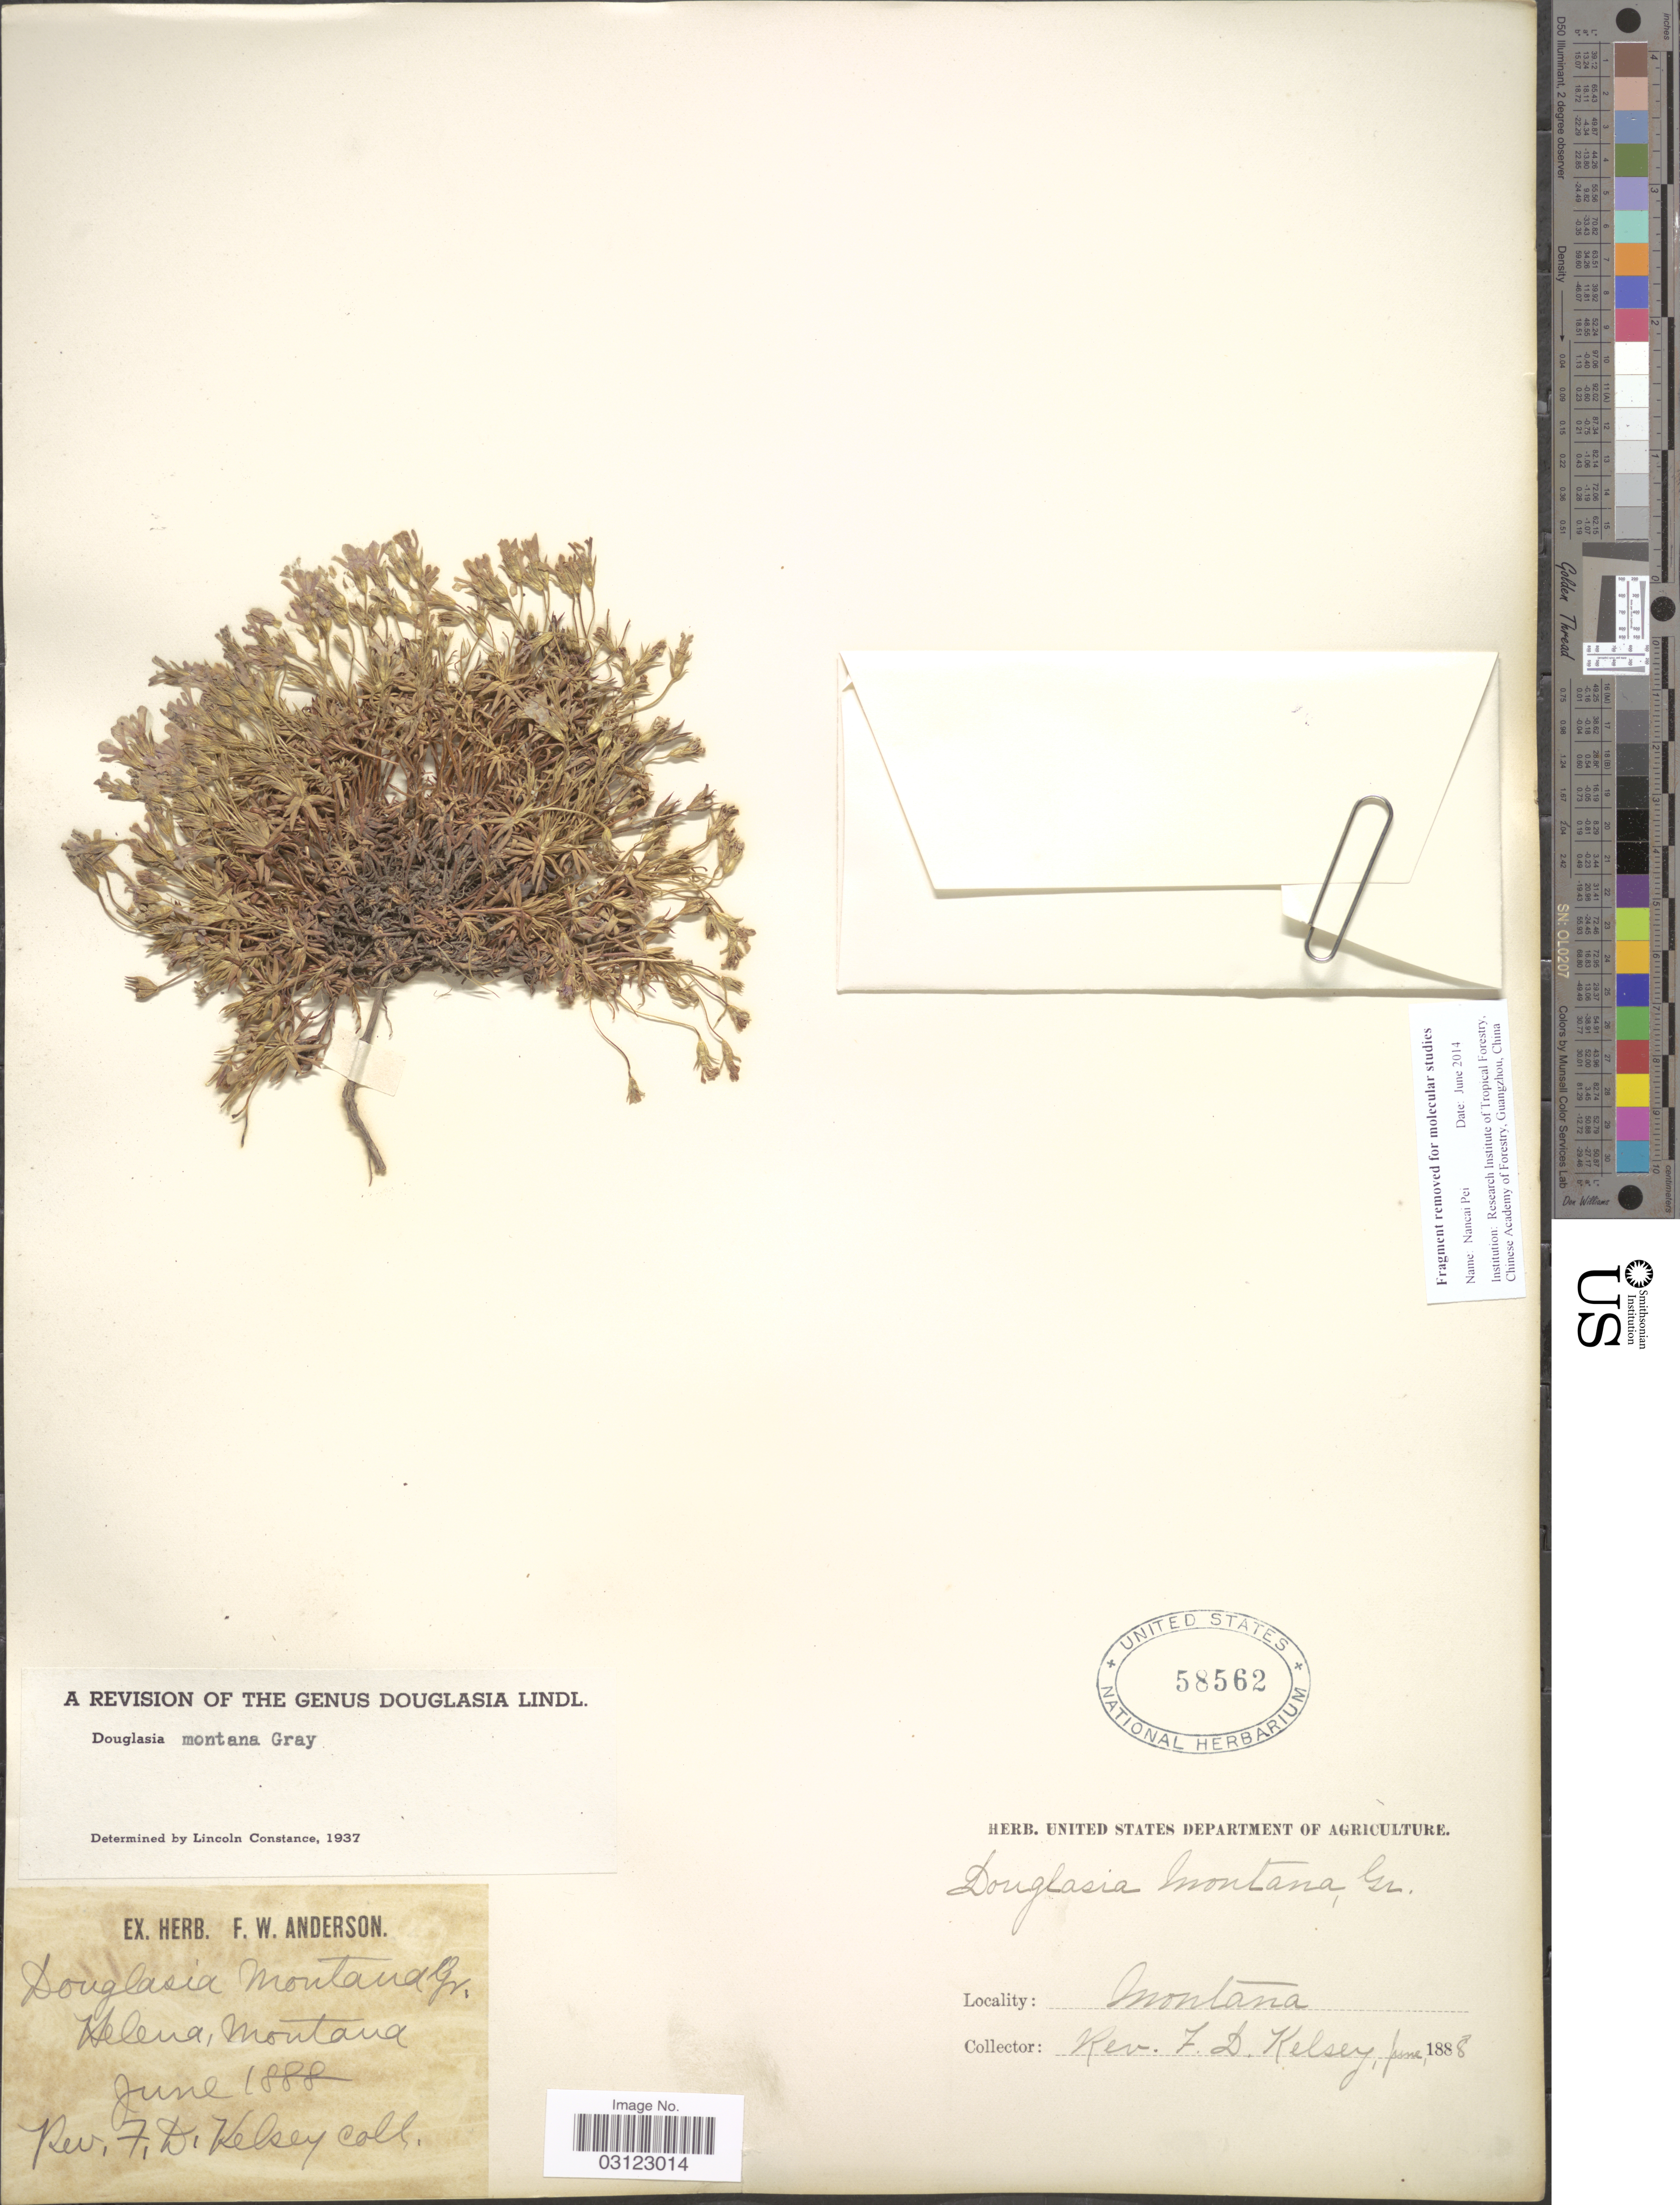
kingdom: Plantae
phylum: Tracheophyta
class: Magnoliopsida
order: Ericales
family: Primulaceae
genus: Douglasia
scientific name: Douglasia montana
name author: A. Gray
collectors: F. Kelsey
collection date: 1888-06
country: United States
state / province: Montana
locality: Helena.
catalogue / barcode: US 58562